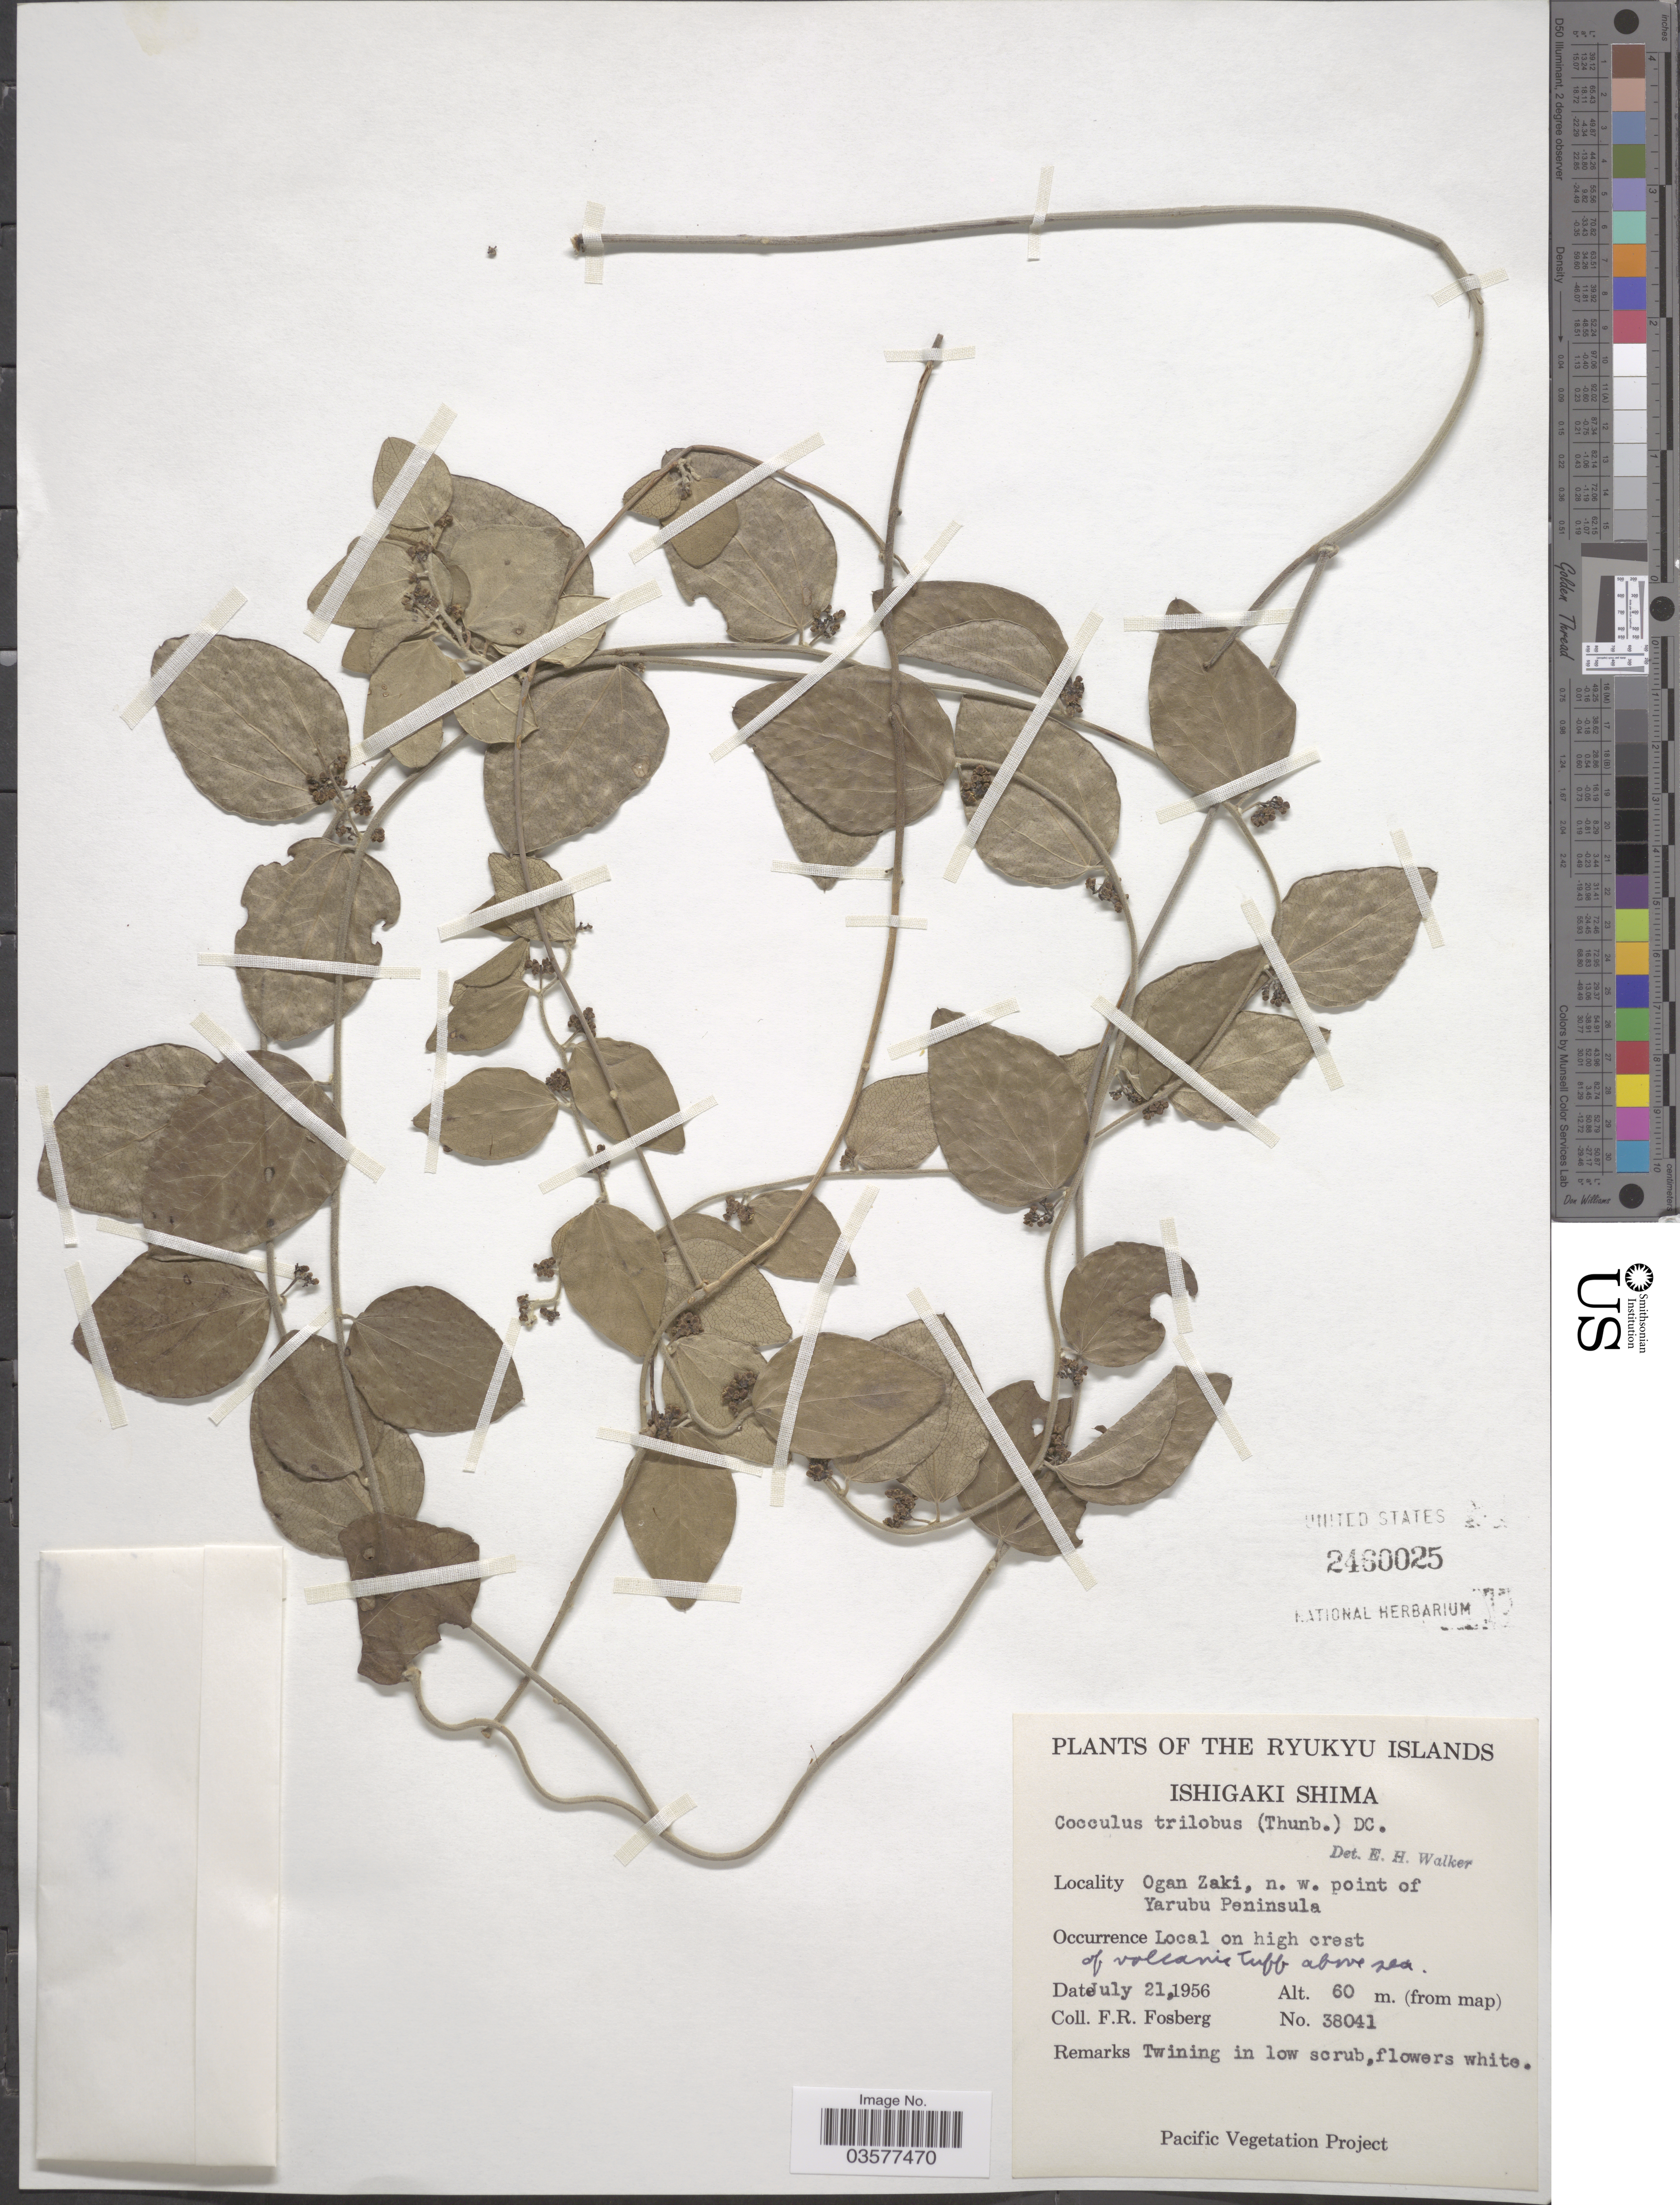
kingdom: Plantae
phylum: Tracheophyta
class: Magnoliopsida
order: Ranunculales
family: Menispermaceae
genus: Cocculus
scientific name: Cocculus orbiculatus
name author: (L.) DC.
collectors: F. R. Fosberg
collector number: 38041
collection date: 1956-07-21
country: Japan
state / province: Okinawa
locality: The Ryukyu Islands. Ishigaki Shima. Ogan Zaki, n. w. point of Yarubu Peninsula.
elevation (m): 60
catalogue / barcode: US 2460025